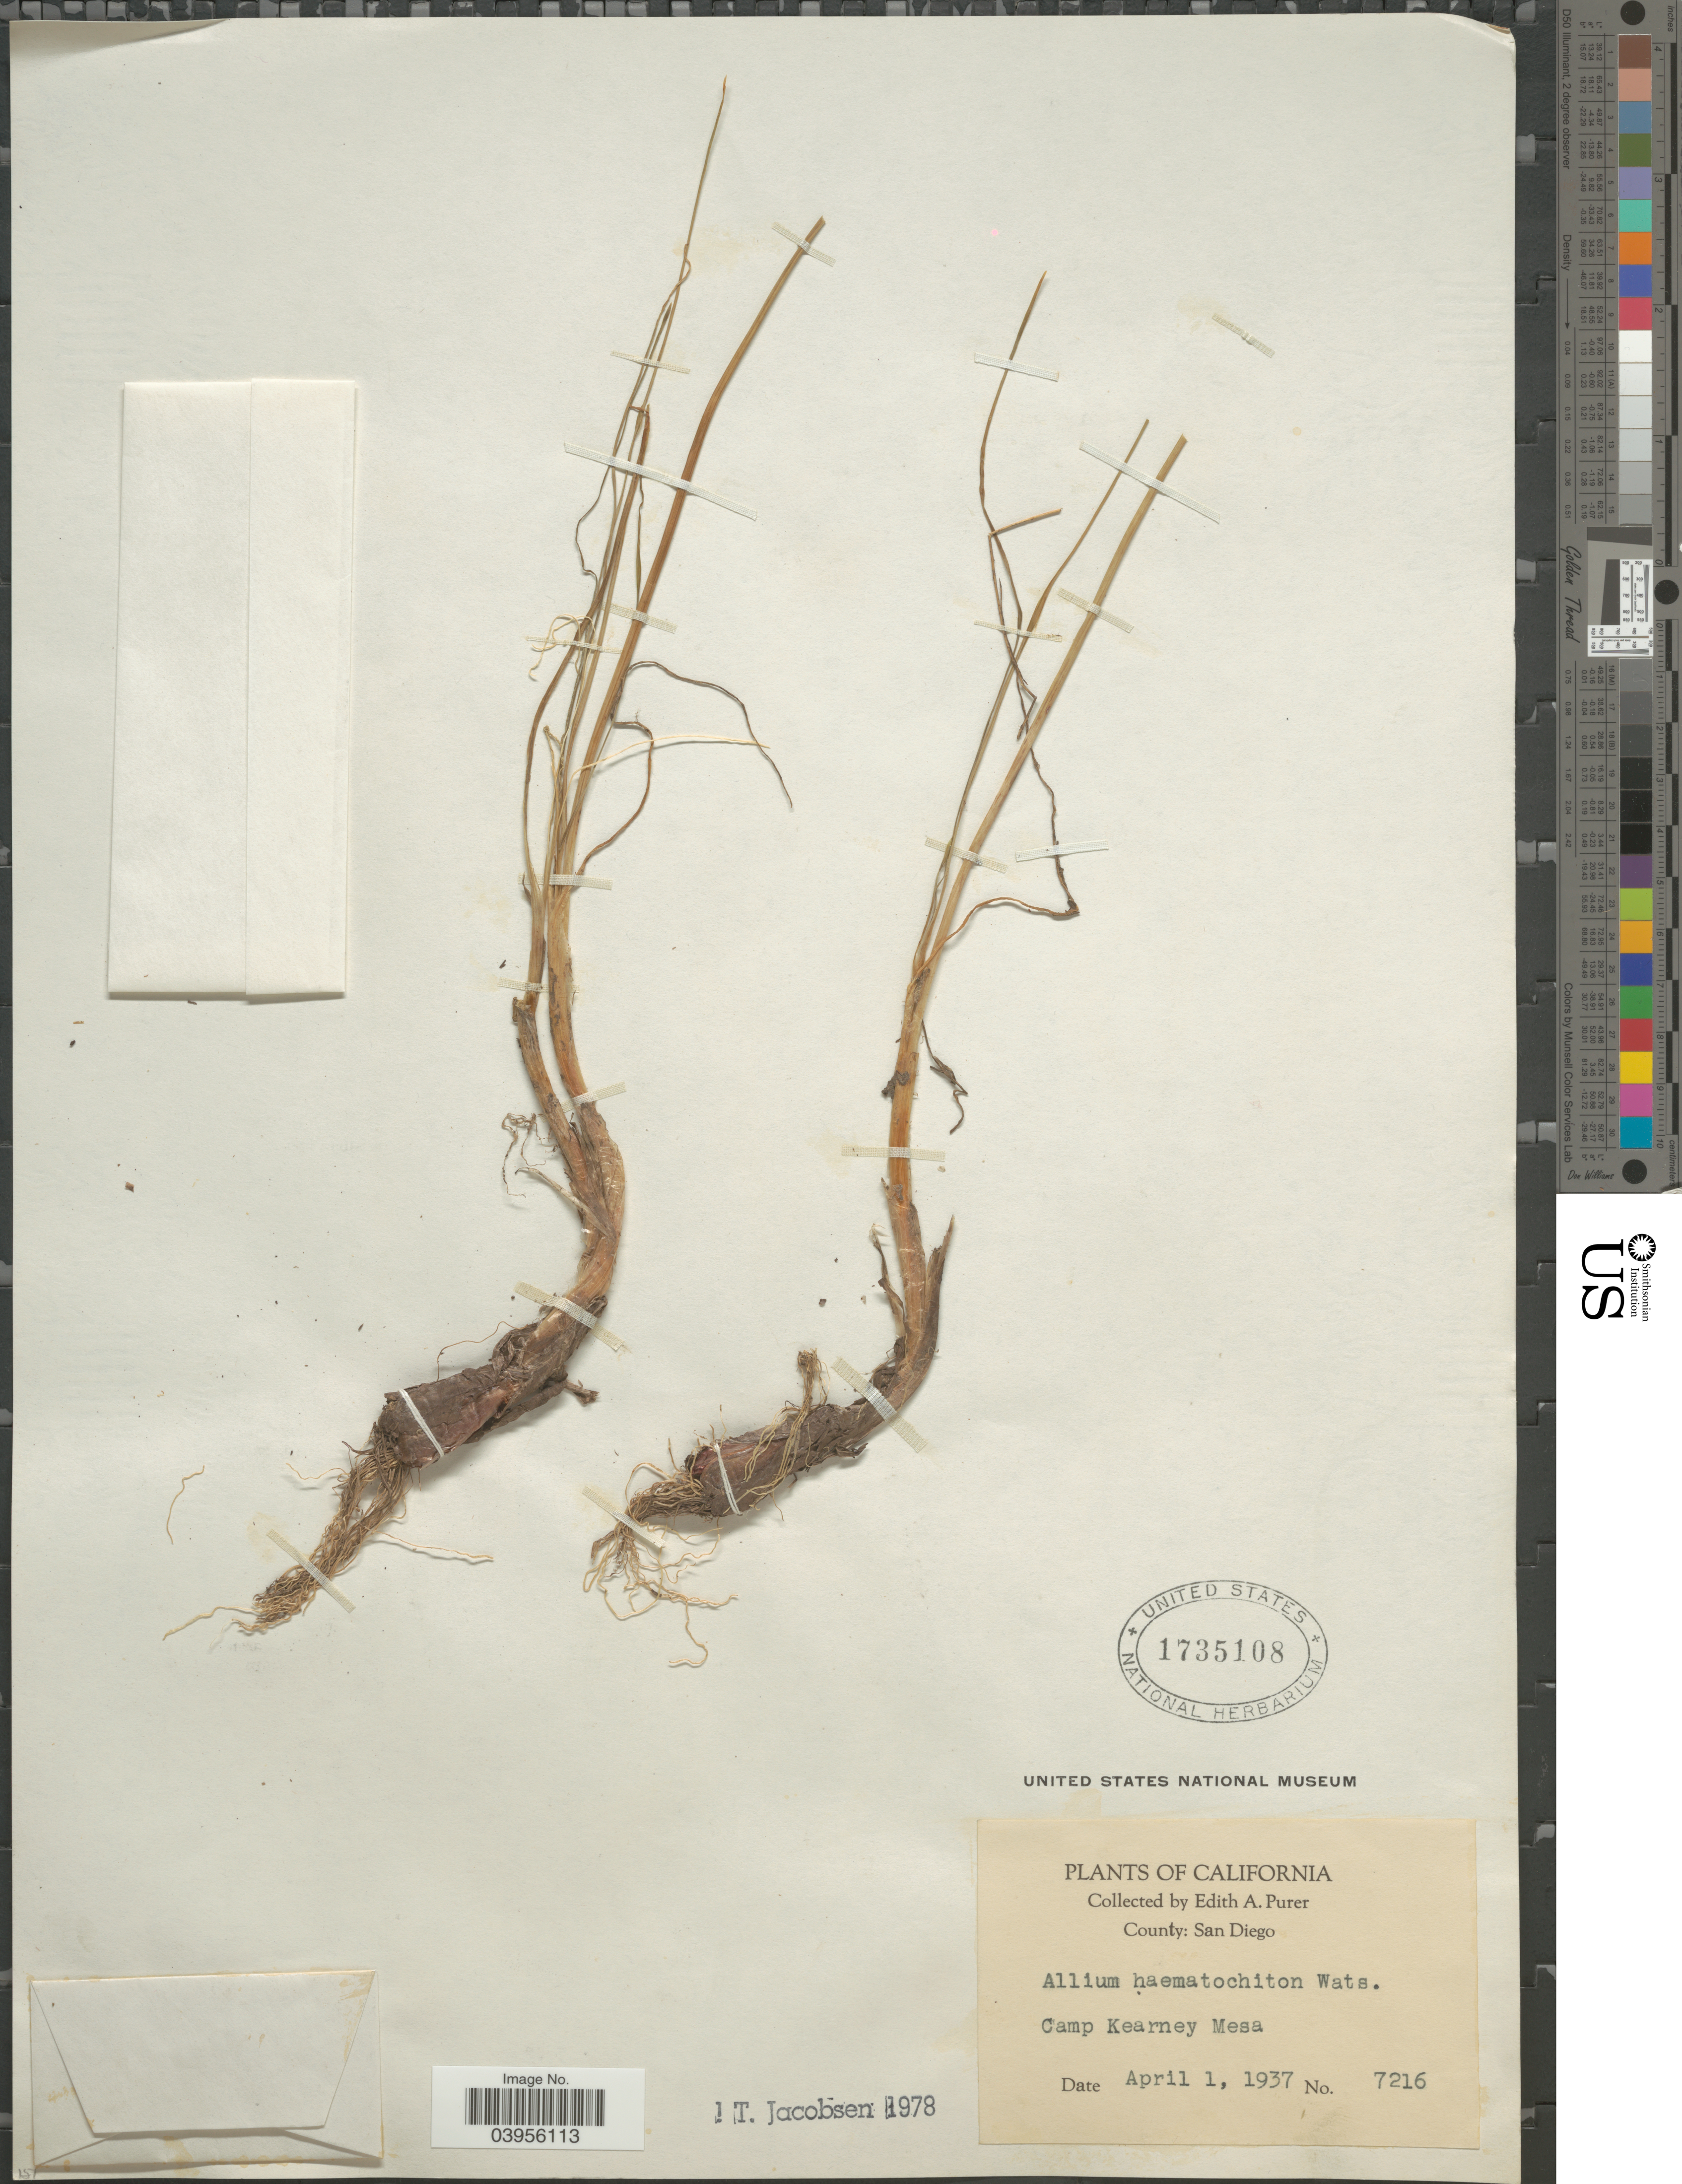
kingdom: Plantae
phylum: Tracheophyta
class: Liliopsida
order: Asparagales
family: Amaryllidaceae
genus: Allium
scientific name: Allium haematochiton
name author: S. Watson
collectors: E. Purer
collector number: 7216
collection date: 1937-04-01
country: United States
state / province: California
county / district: San Diego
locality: County: San Diego. Camp Kearney Mesa.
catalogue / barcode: US 1735108